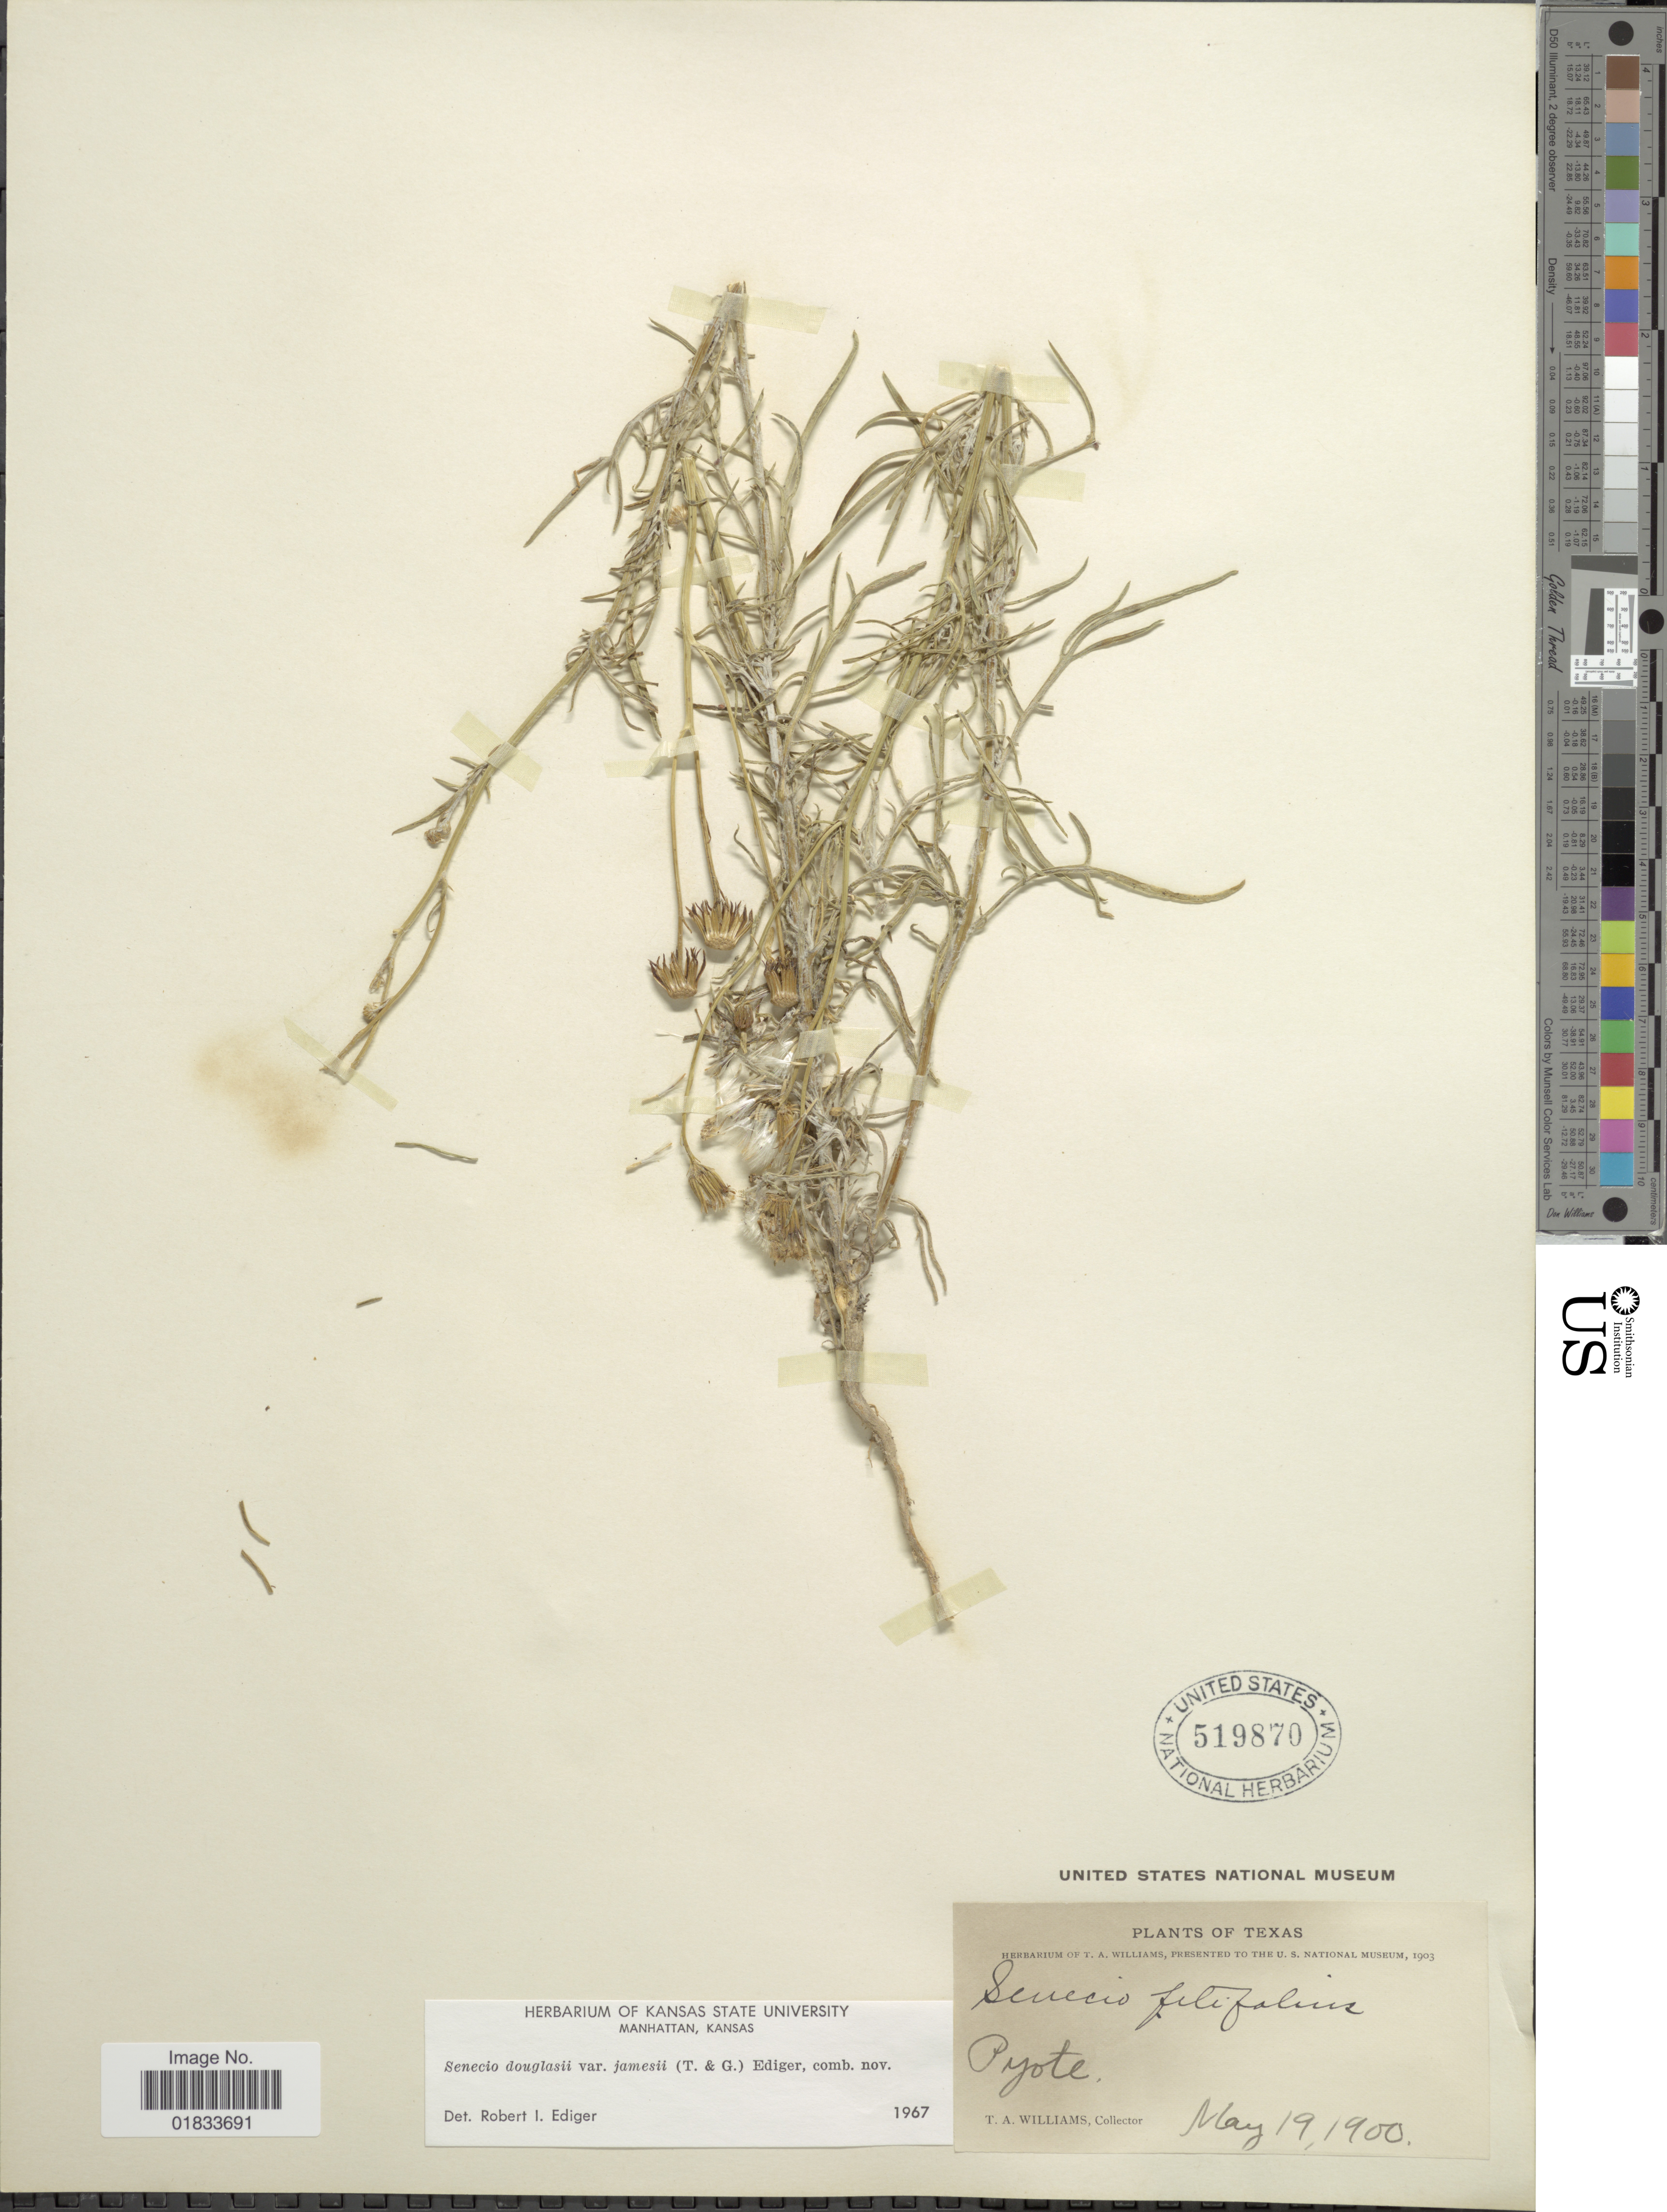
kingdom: Plantae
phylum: Tracheophyta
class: Magnoliopsida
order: Asterales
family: Asteraceae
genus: Senecio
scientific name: Senecio flaccidus var. flaccidus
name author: Less.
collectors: T. A. Williams (herbarium)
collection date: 1900-05-19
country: United States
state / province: Texas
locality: Pyote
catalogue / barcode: US 519870